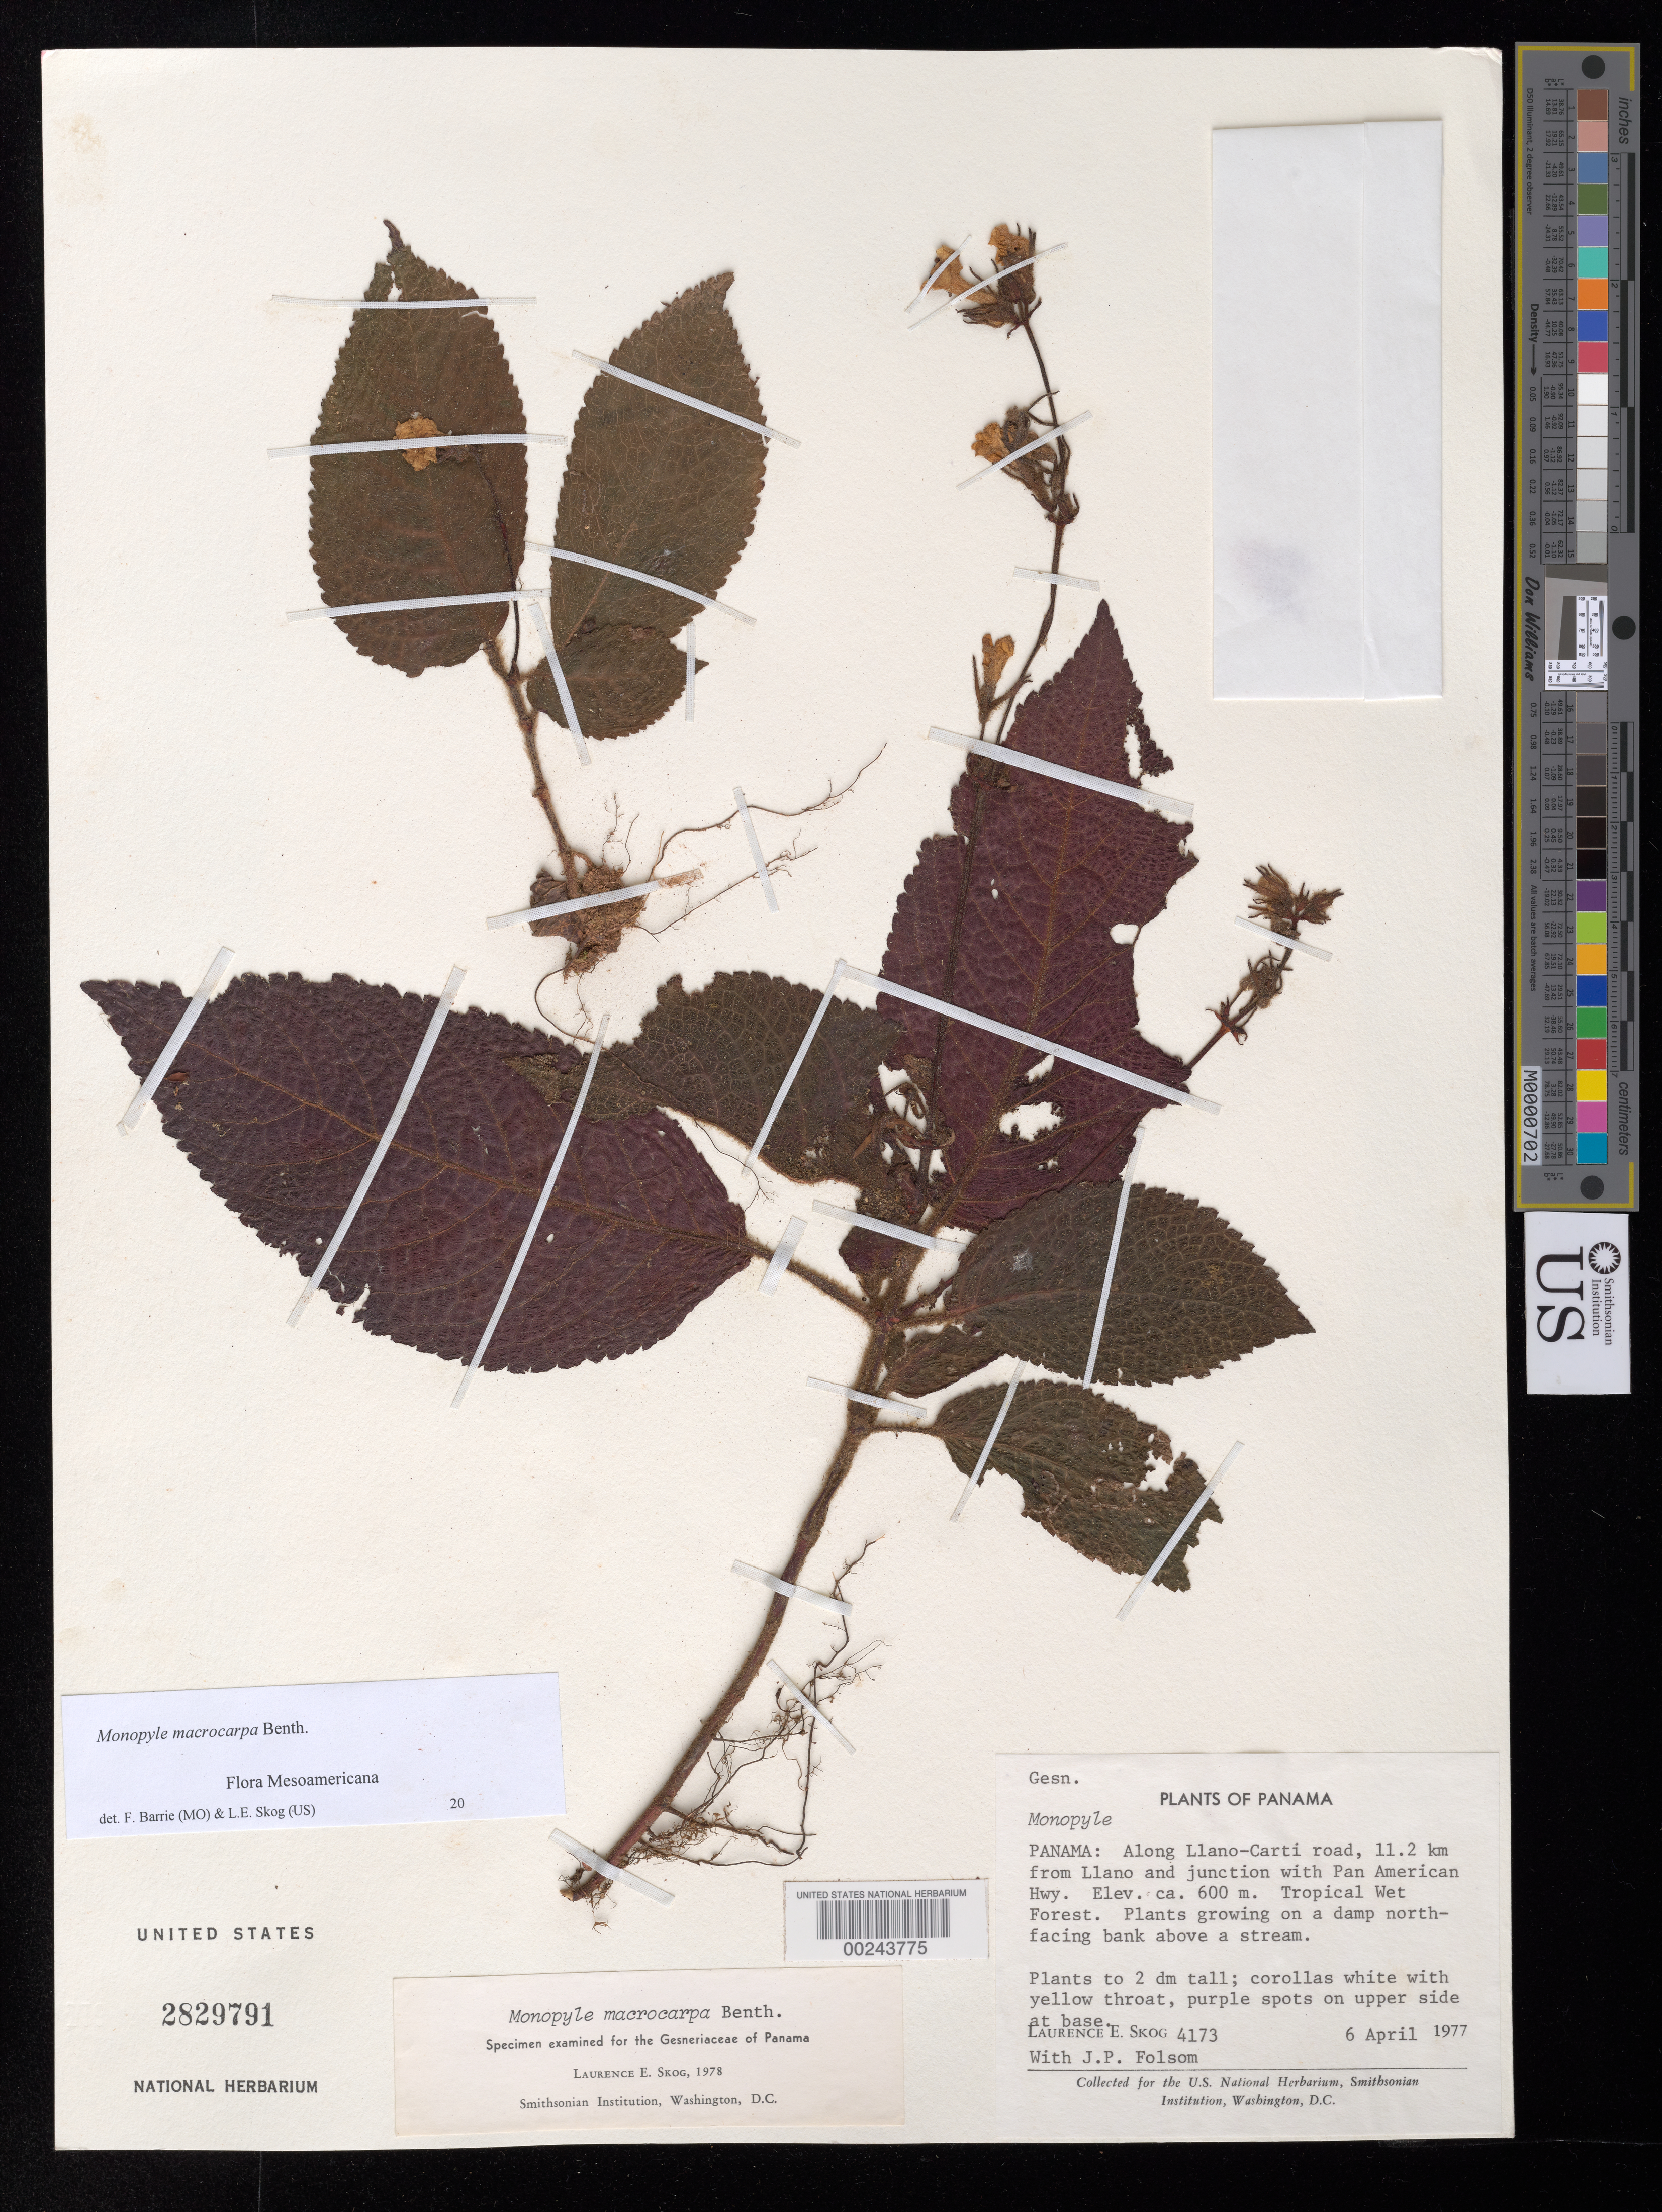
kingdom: Plantae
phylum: Tracheophyta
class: Magnoliopsida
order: Lamiales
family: Gesneriaceae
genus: Monopyle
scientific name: Monopyle macrocarpa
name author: Benth.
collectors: L. E. Skog & J. P. Folsom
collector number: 4173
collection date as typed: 06 Apr 1977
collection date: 1977-04-06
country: Panama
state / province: Panamá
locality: Along Llano-Carti road, 11.2 km from Llano and junction with Pan American hwy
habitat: Tropical wet forest, growing on a damp N-facing bankabove a stream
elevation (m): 600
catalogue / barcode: US 2829791